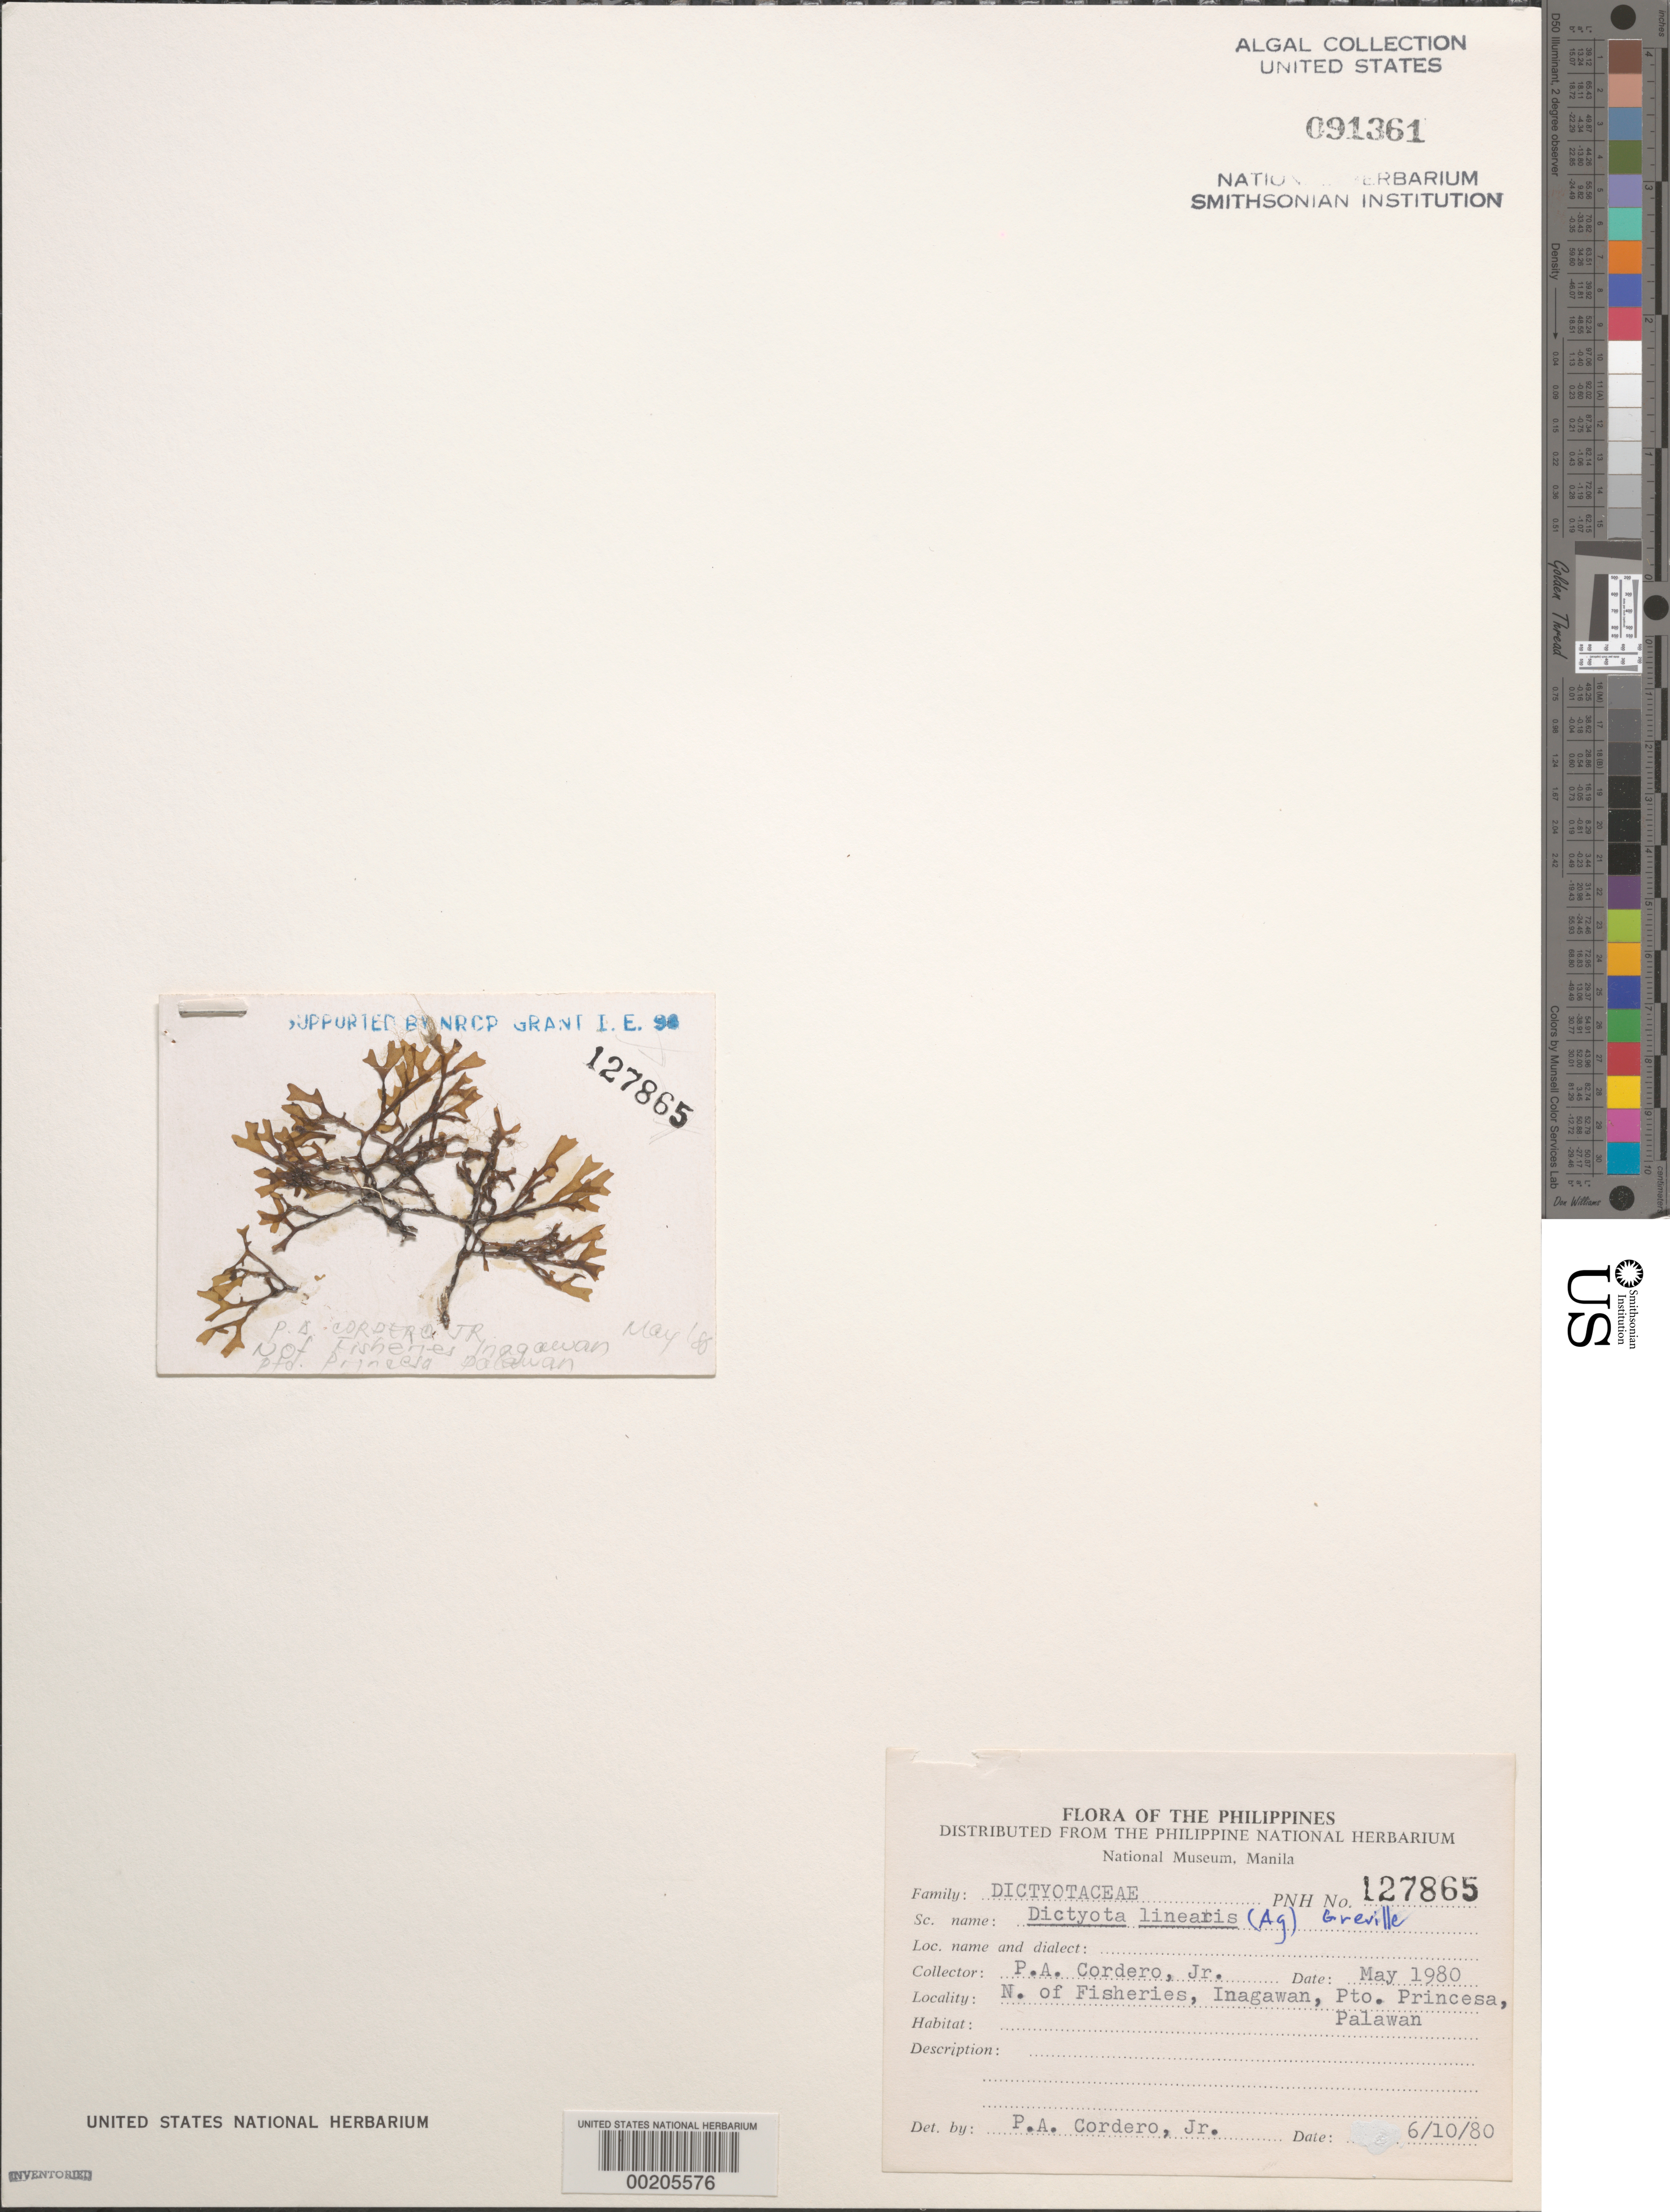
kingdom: Chromista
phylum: Ochrophyta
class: Phaeophyceae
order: Dictyotales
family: Dictyotaceae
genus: Dictyota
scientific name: Dictyota linearis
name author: (C. Agardh) Grev.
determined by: Cordero, P. A., Jr.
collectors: P. A. Cordero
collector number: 127865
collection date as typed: May 1980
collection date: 1980-05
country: Philippines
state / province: Mimaropa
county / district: Palawan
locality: Iangawan, puerto princesa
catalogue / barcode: US 91361